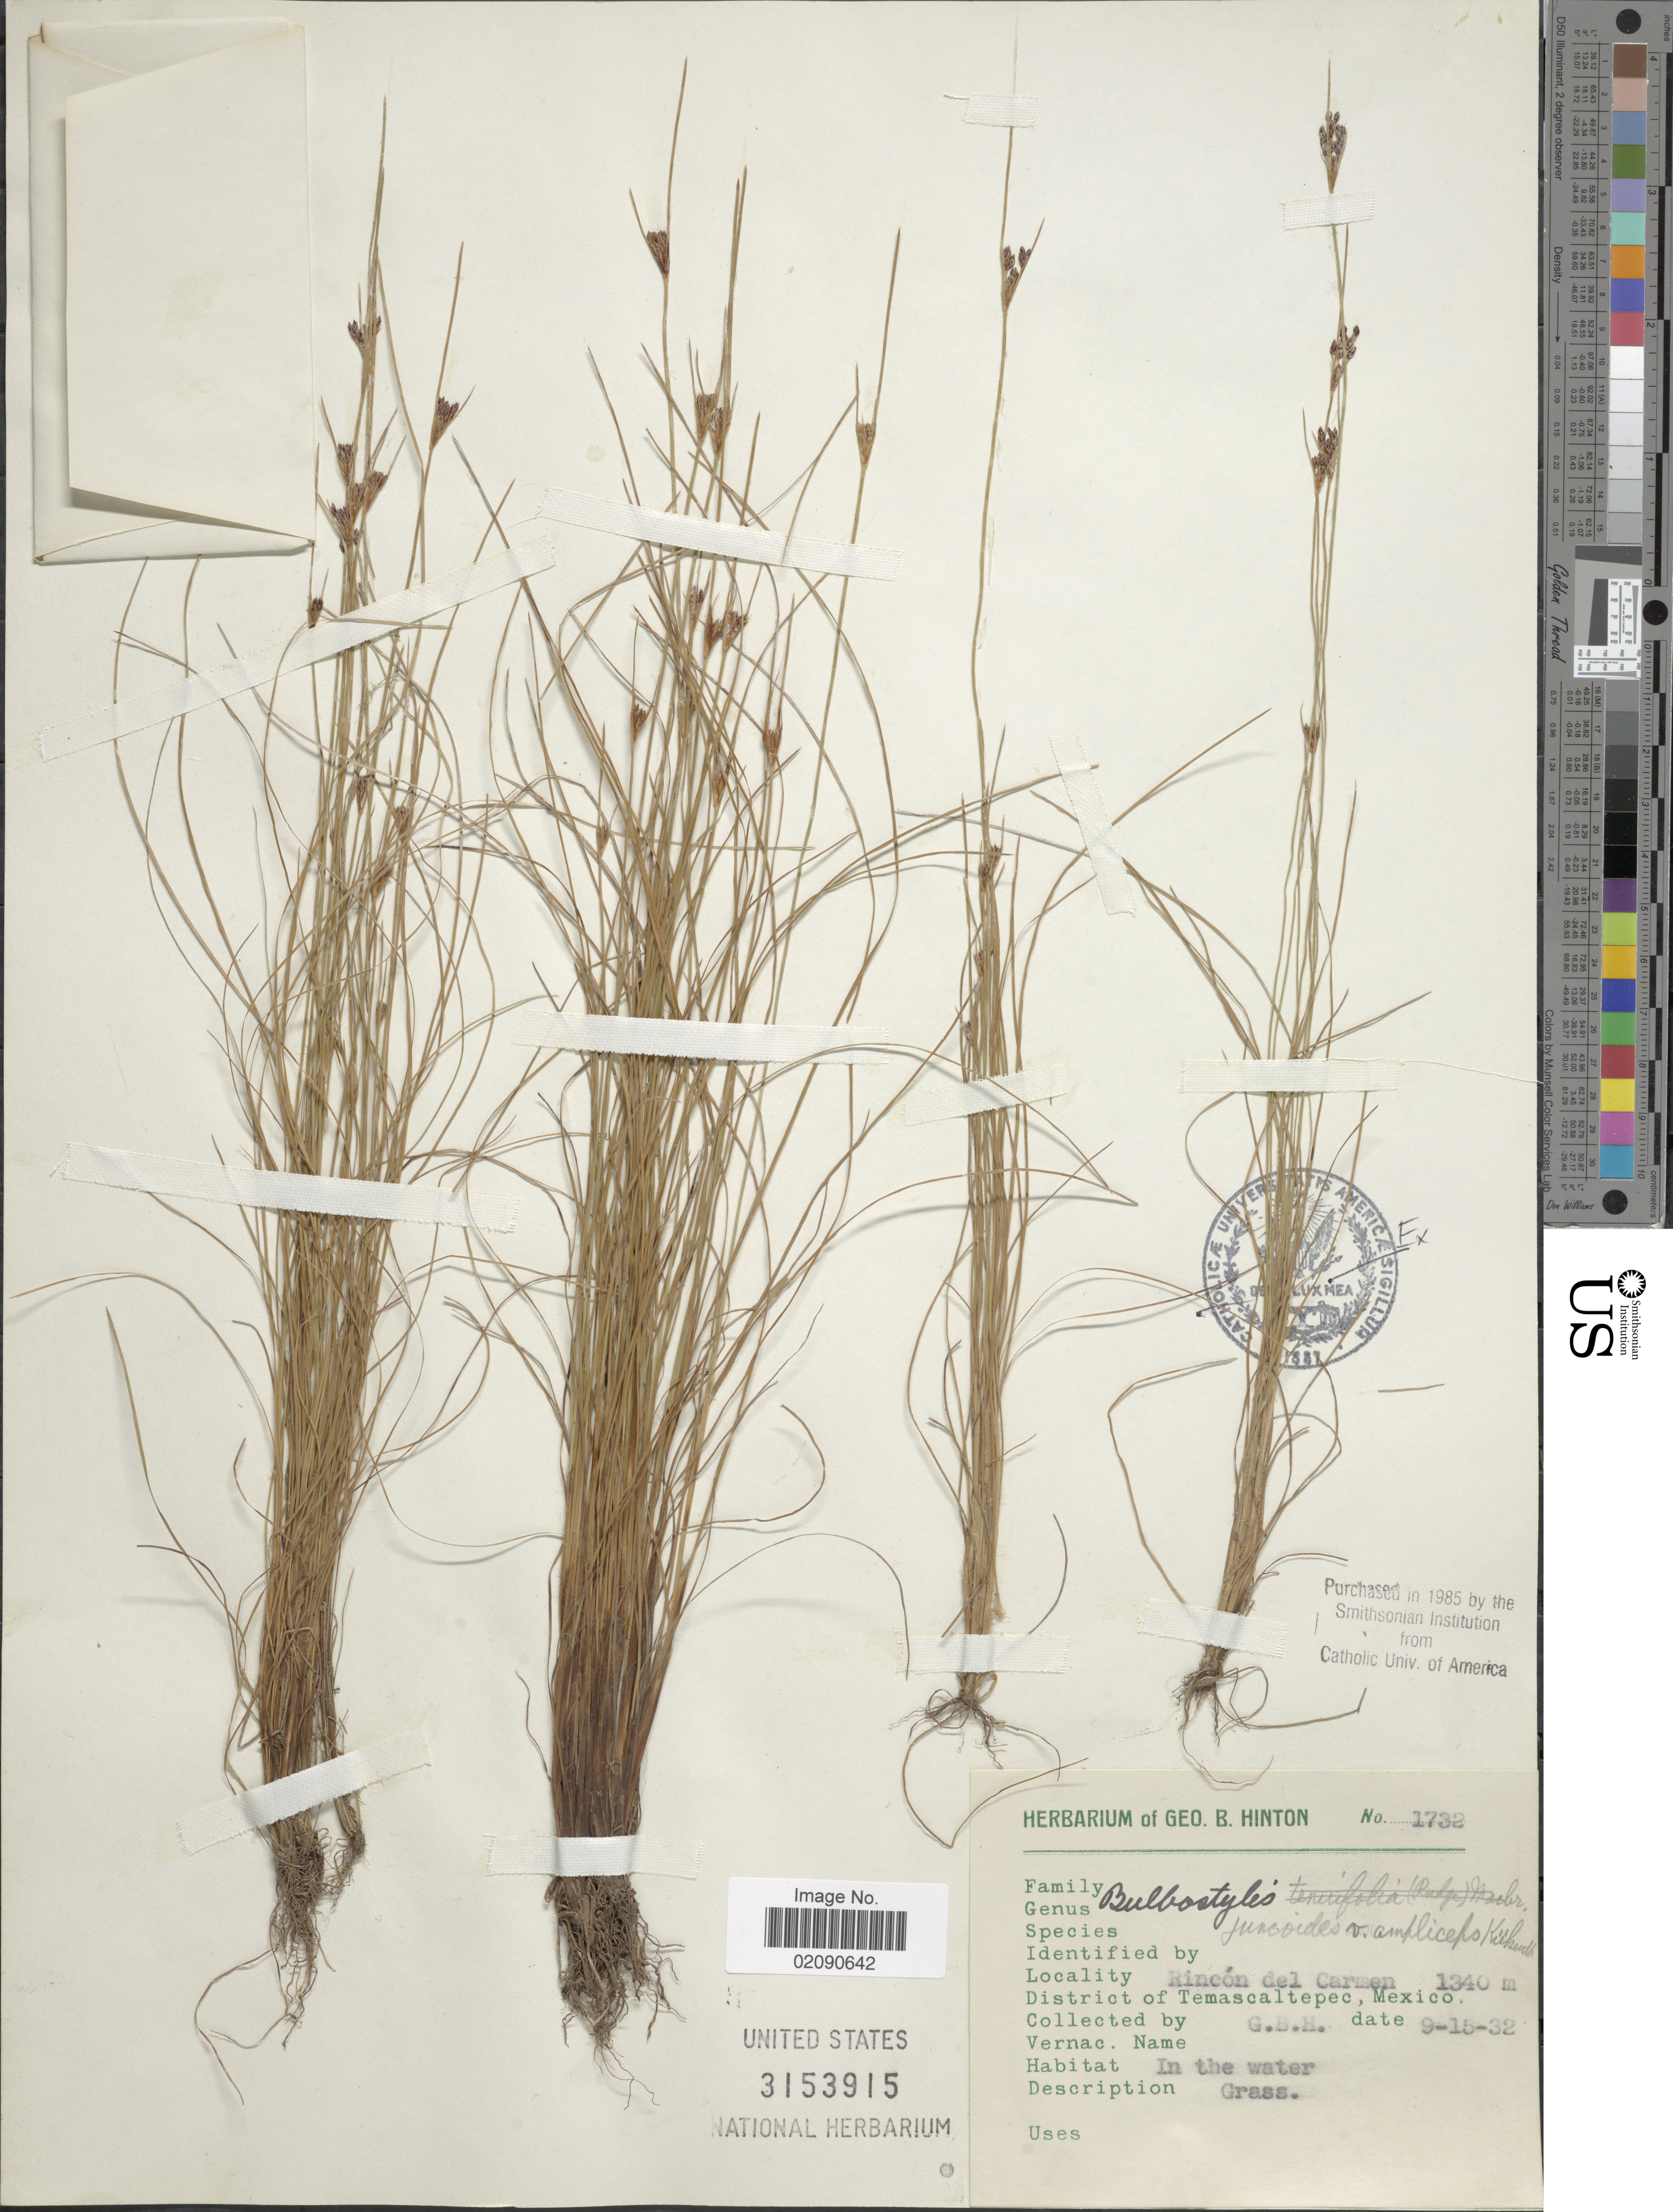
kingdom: Plantae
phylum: Tracheophyta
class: Liliopsida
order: Poales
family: Cyperaceae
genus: Bulbostylis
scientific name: Bulbostylis juncoides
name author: (Vahl) Kük. ex Herter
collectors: G. B. Hinton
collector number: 1732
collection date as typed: Transcribed d/m/y: 15/9/32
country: Mexico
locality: Rincon del Carmen. District of Temascaltepec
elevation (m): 1340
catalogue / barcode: US 3153915